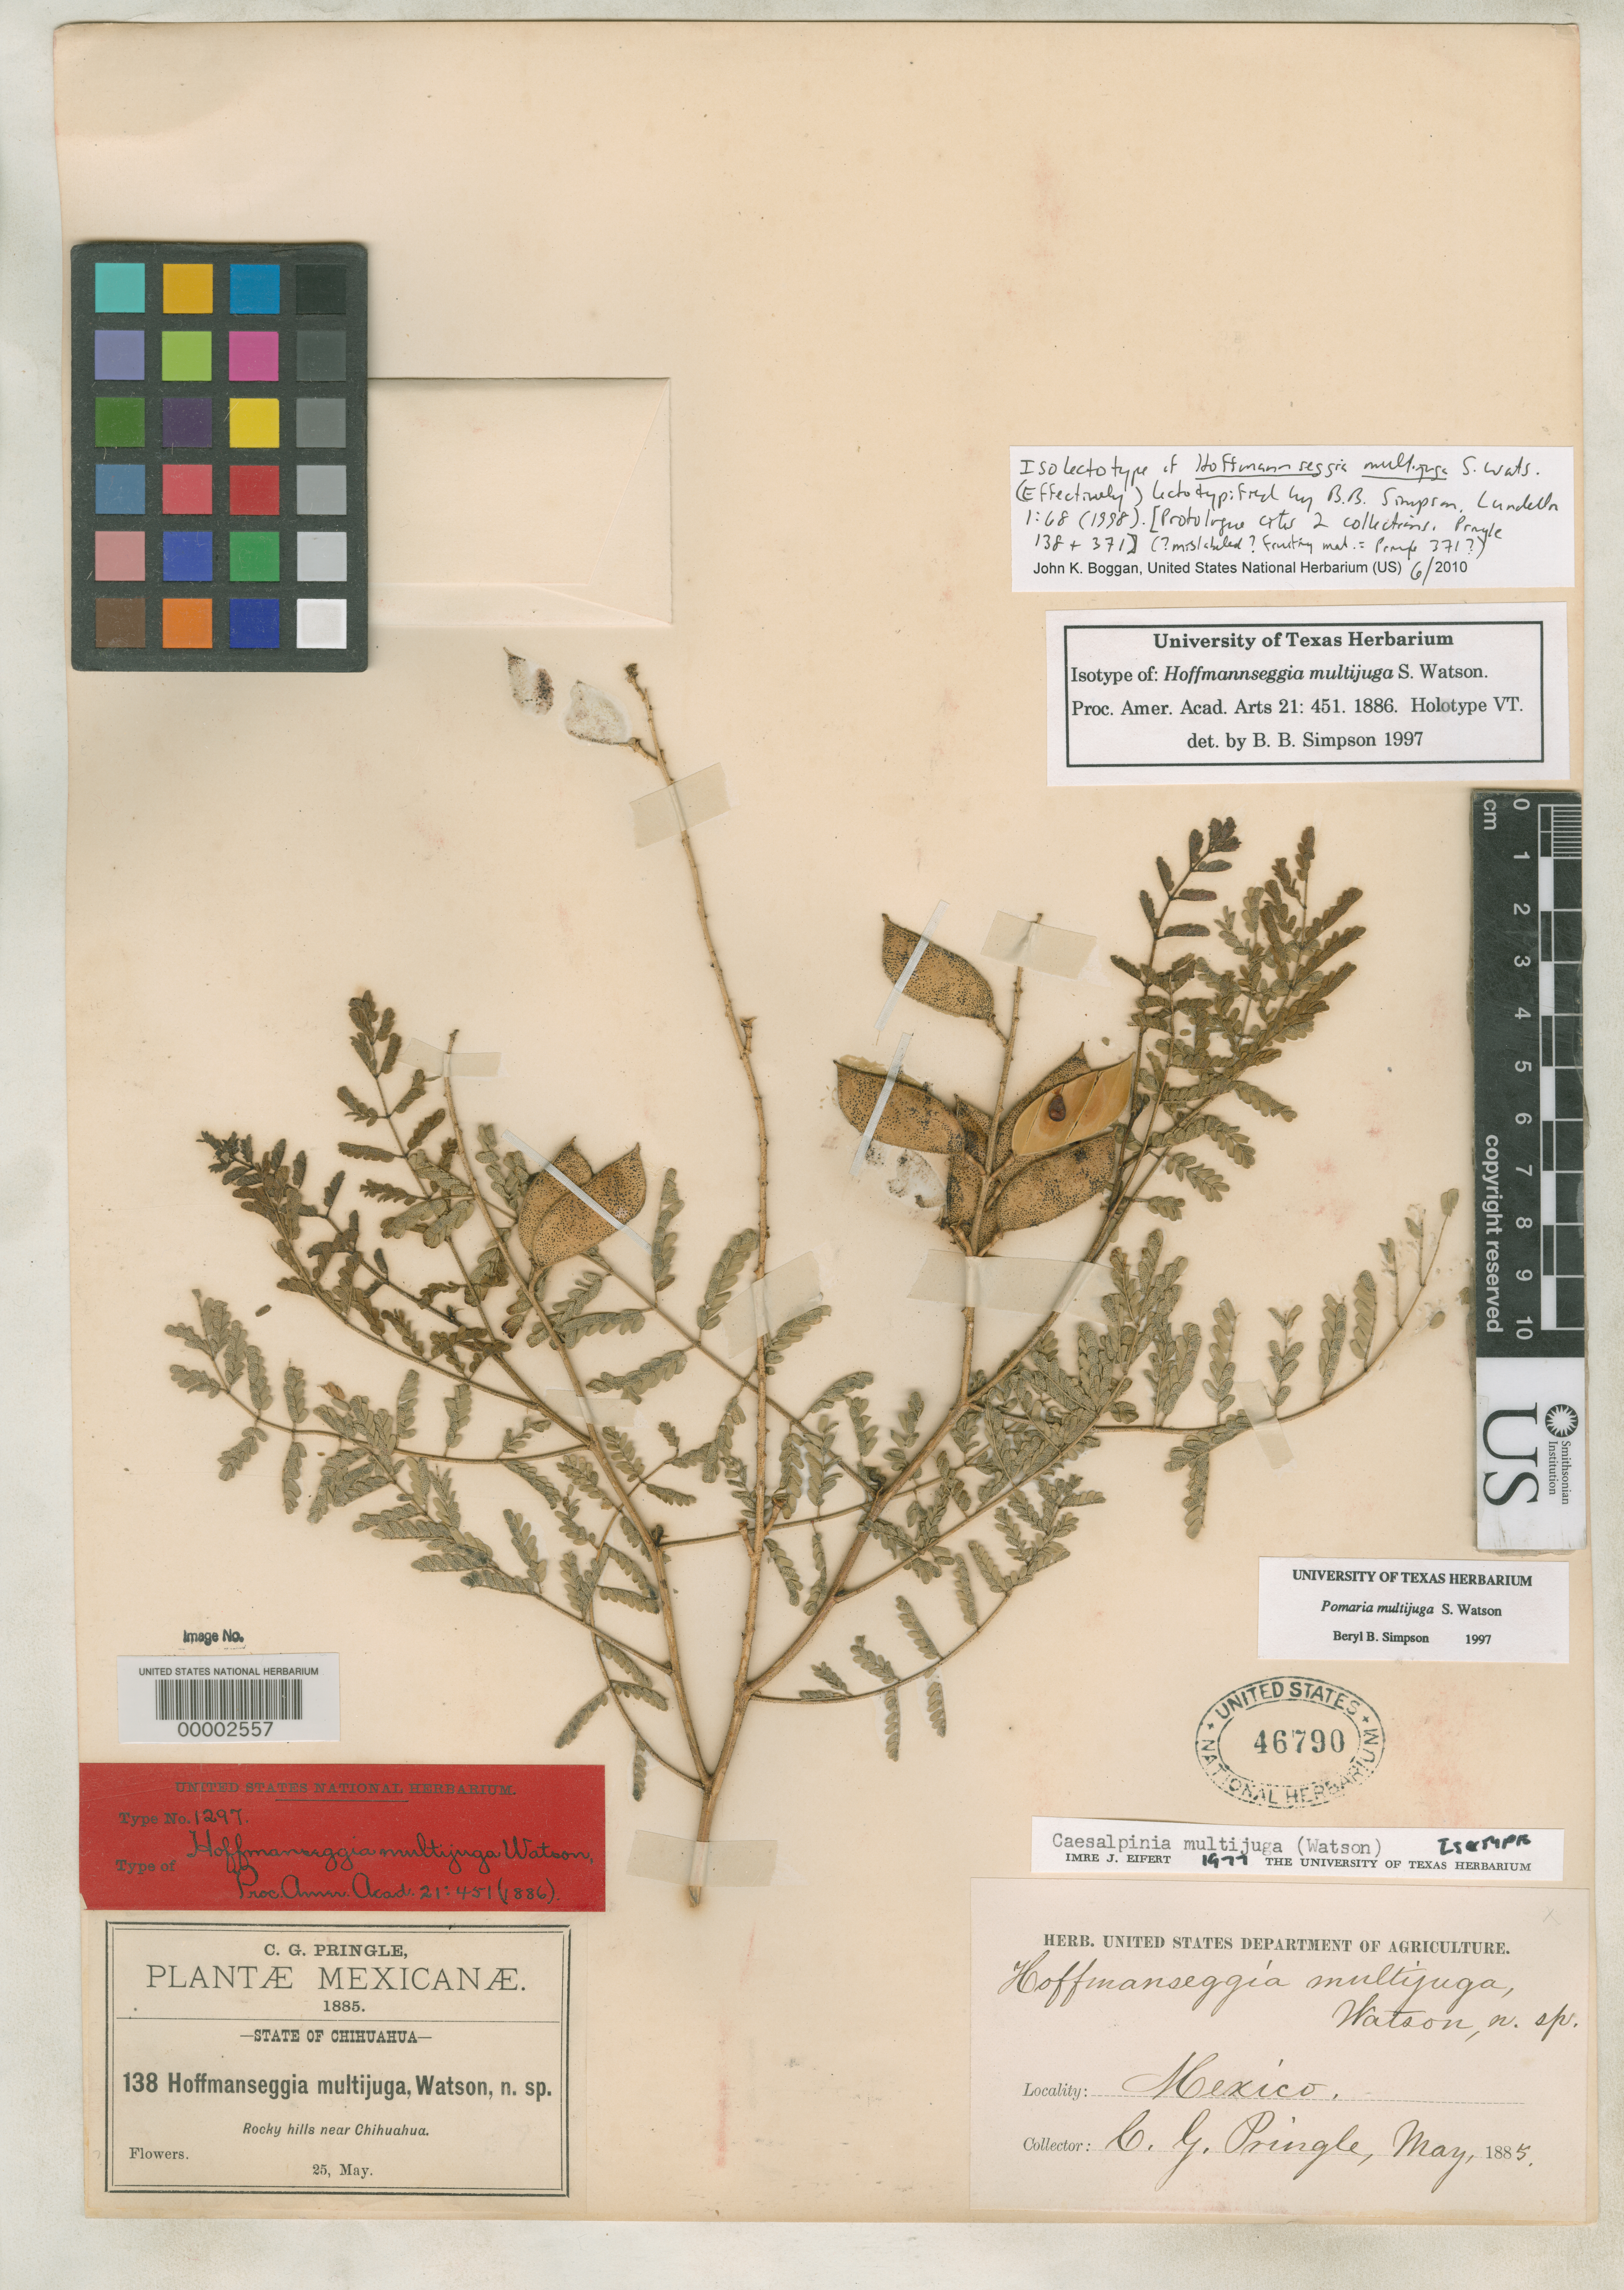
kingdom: Plantae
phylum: Tracheophyta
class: Magnoliopsida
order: Fabales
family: Fabaceae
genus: Hoffmannseggia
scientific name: Hoffmannseggia multijuga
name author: S. Watson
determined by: Simpson, B. B., (TEX), University of Texas at Austin (UNITED STATES)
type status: Isolectotype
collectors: C. G. Pringle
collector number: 138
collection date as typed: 25 May 1885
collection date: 1885-05-25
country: Mexico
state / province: Chihuahua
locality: Rocky hills near Chihuahua.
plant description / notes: Protologue cites 2 collections. Effectively lectotypified by B.B. Simpson citing "holotype" and "isotype". Mislabeled? (Fruiting material = Pringle 371?)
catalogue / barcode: US 46790